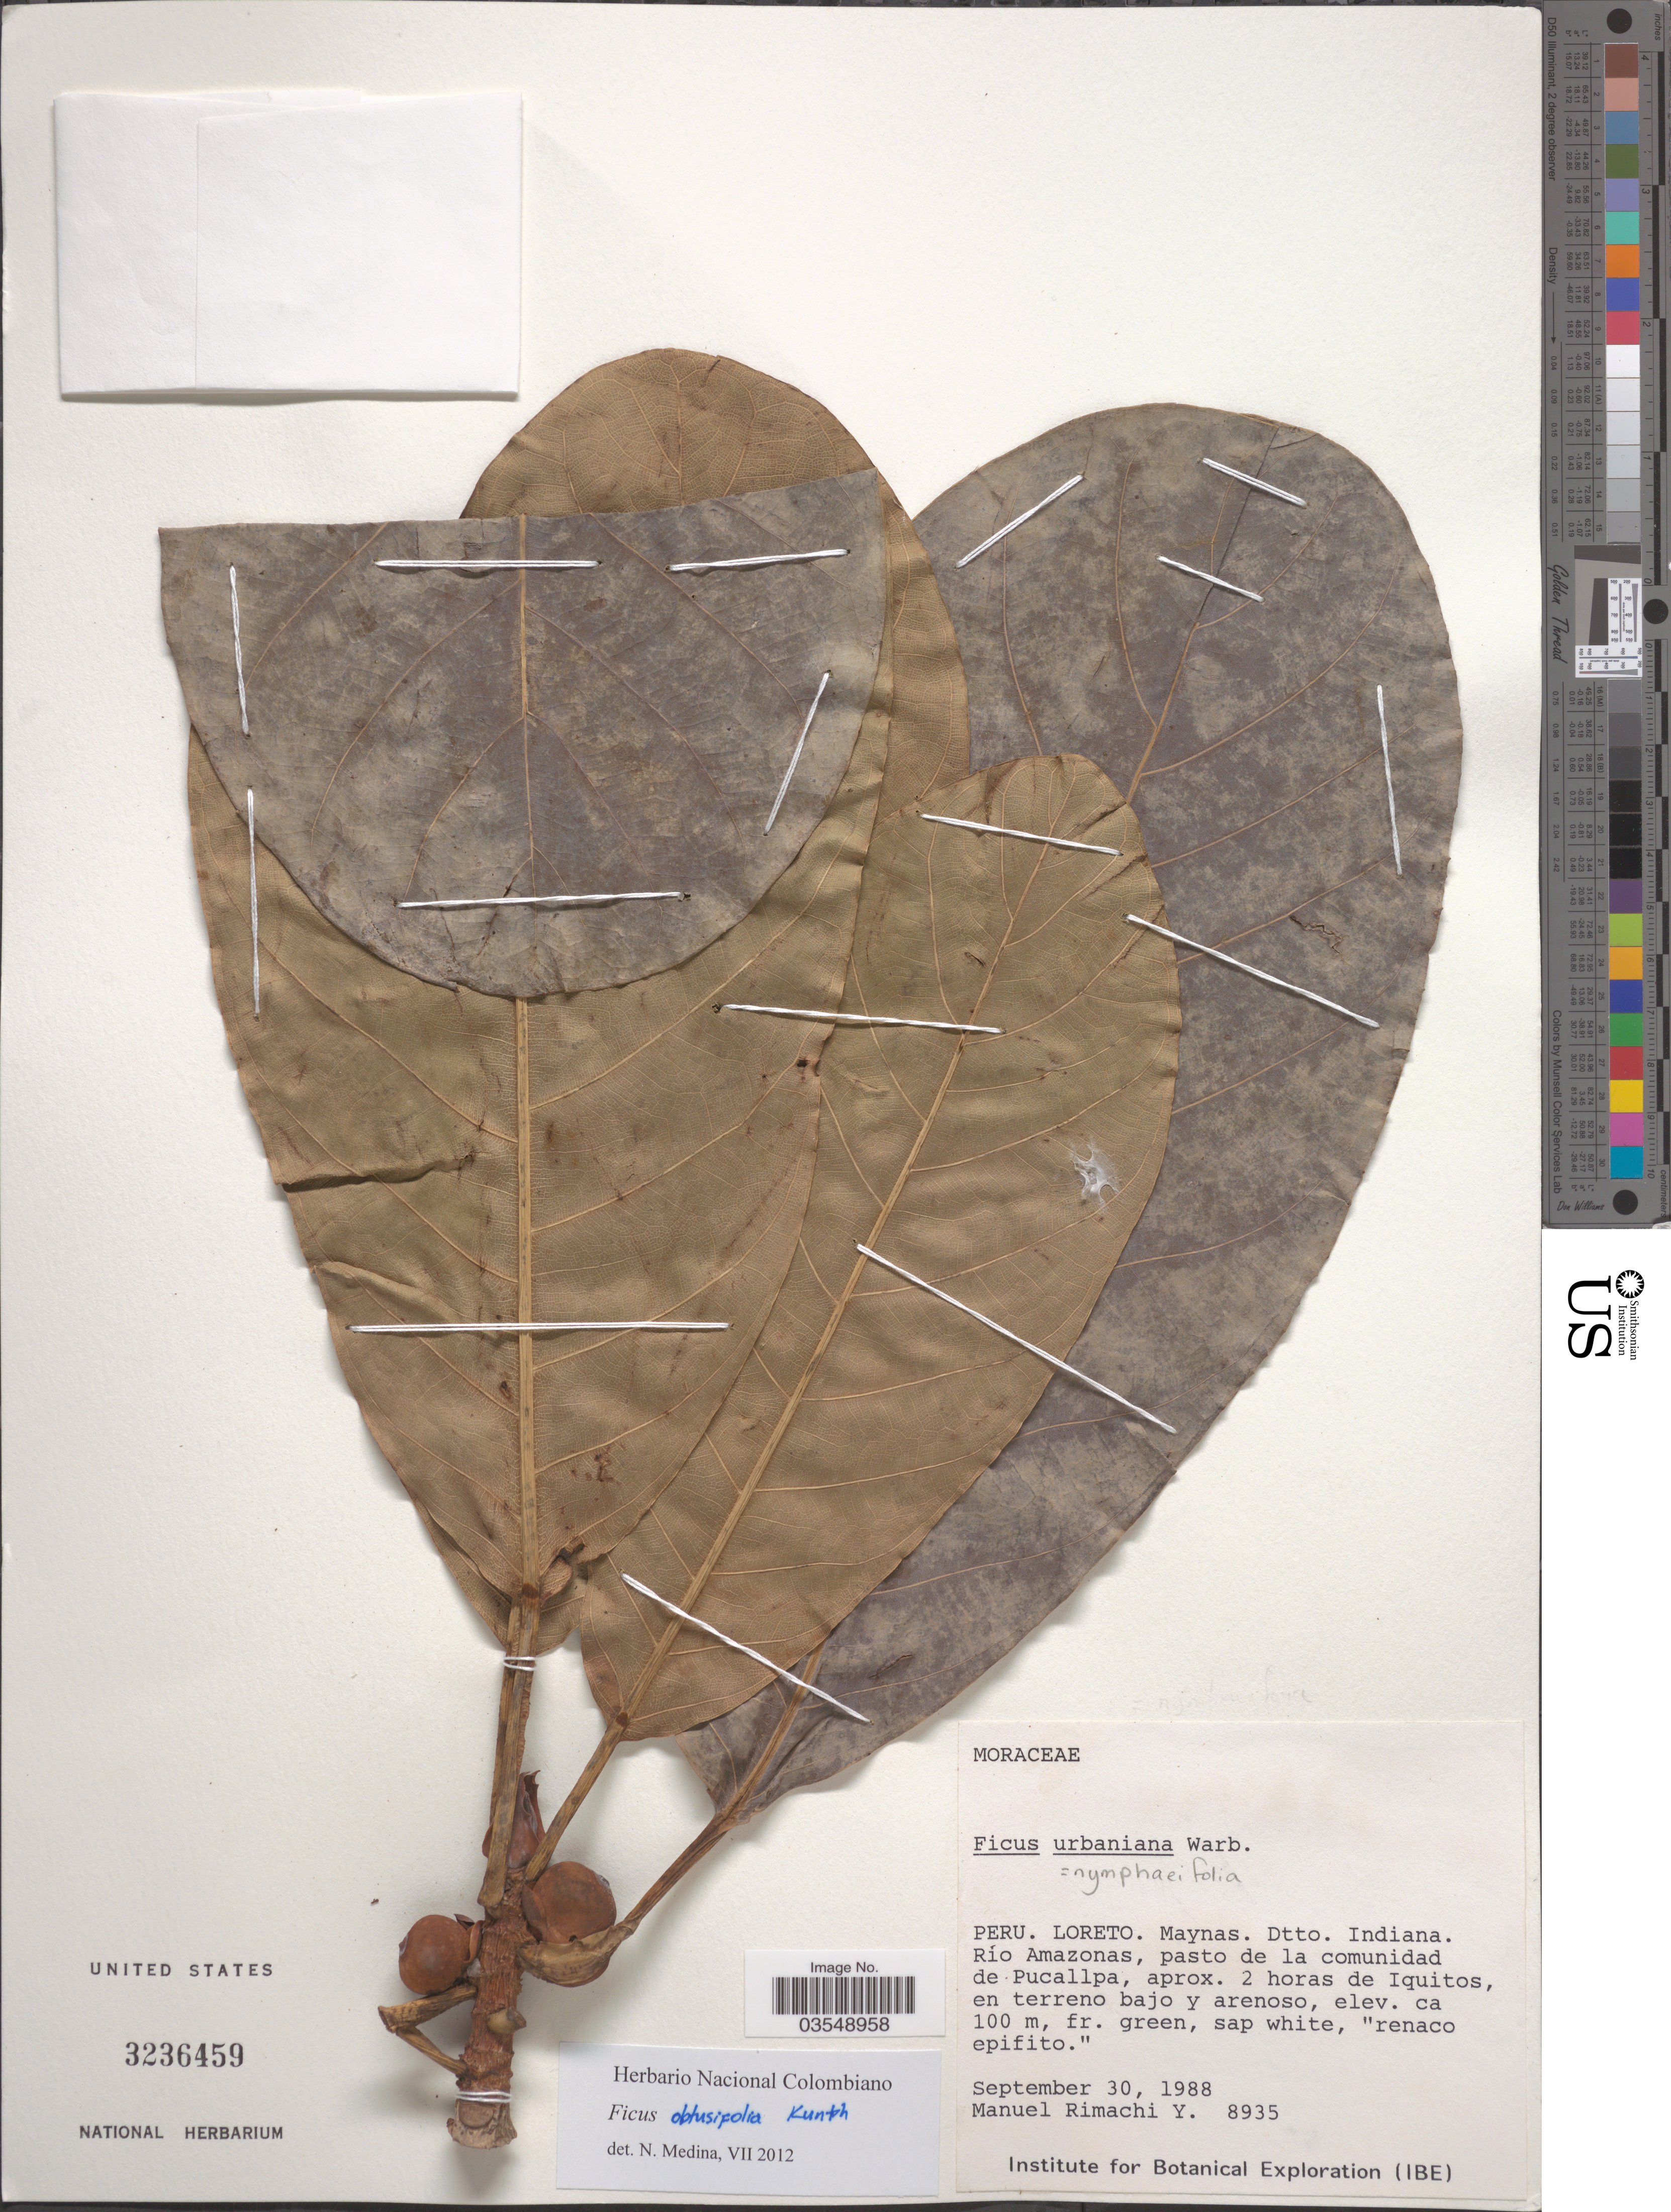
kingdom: Plantae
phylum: Tracheophyta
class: Magnoliopsida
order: Rosales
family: Moraceae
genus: Ficus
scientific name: Ficus obtusifolia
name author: Kunth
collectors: M. Rimachi Y.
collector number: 8935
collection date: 1988-09-30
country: Peru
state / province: Loreto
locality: Maynas. Dtto. Indiana. Río Amazonas, pasto de la comunidad de Pucallpa, aprox. 2 horas de Iquitos en terreno bajo y arenoso.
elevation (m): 100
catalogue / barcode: US 3236459